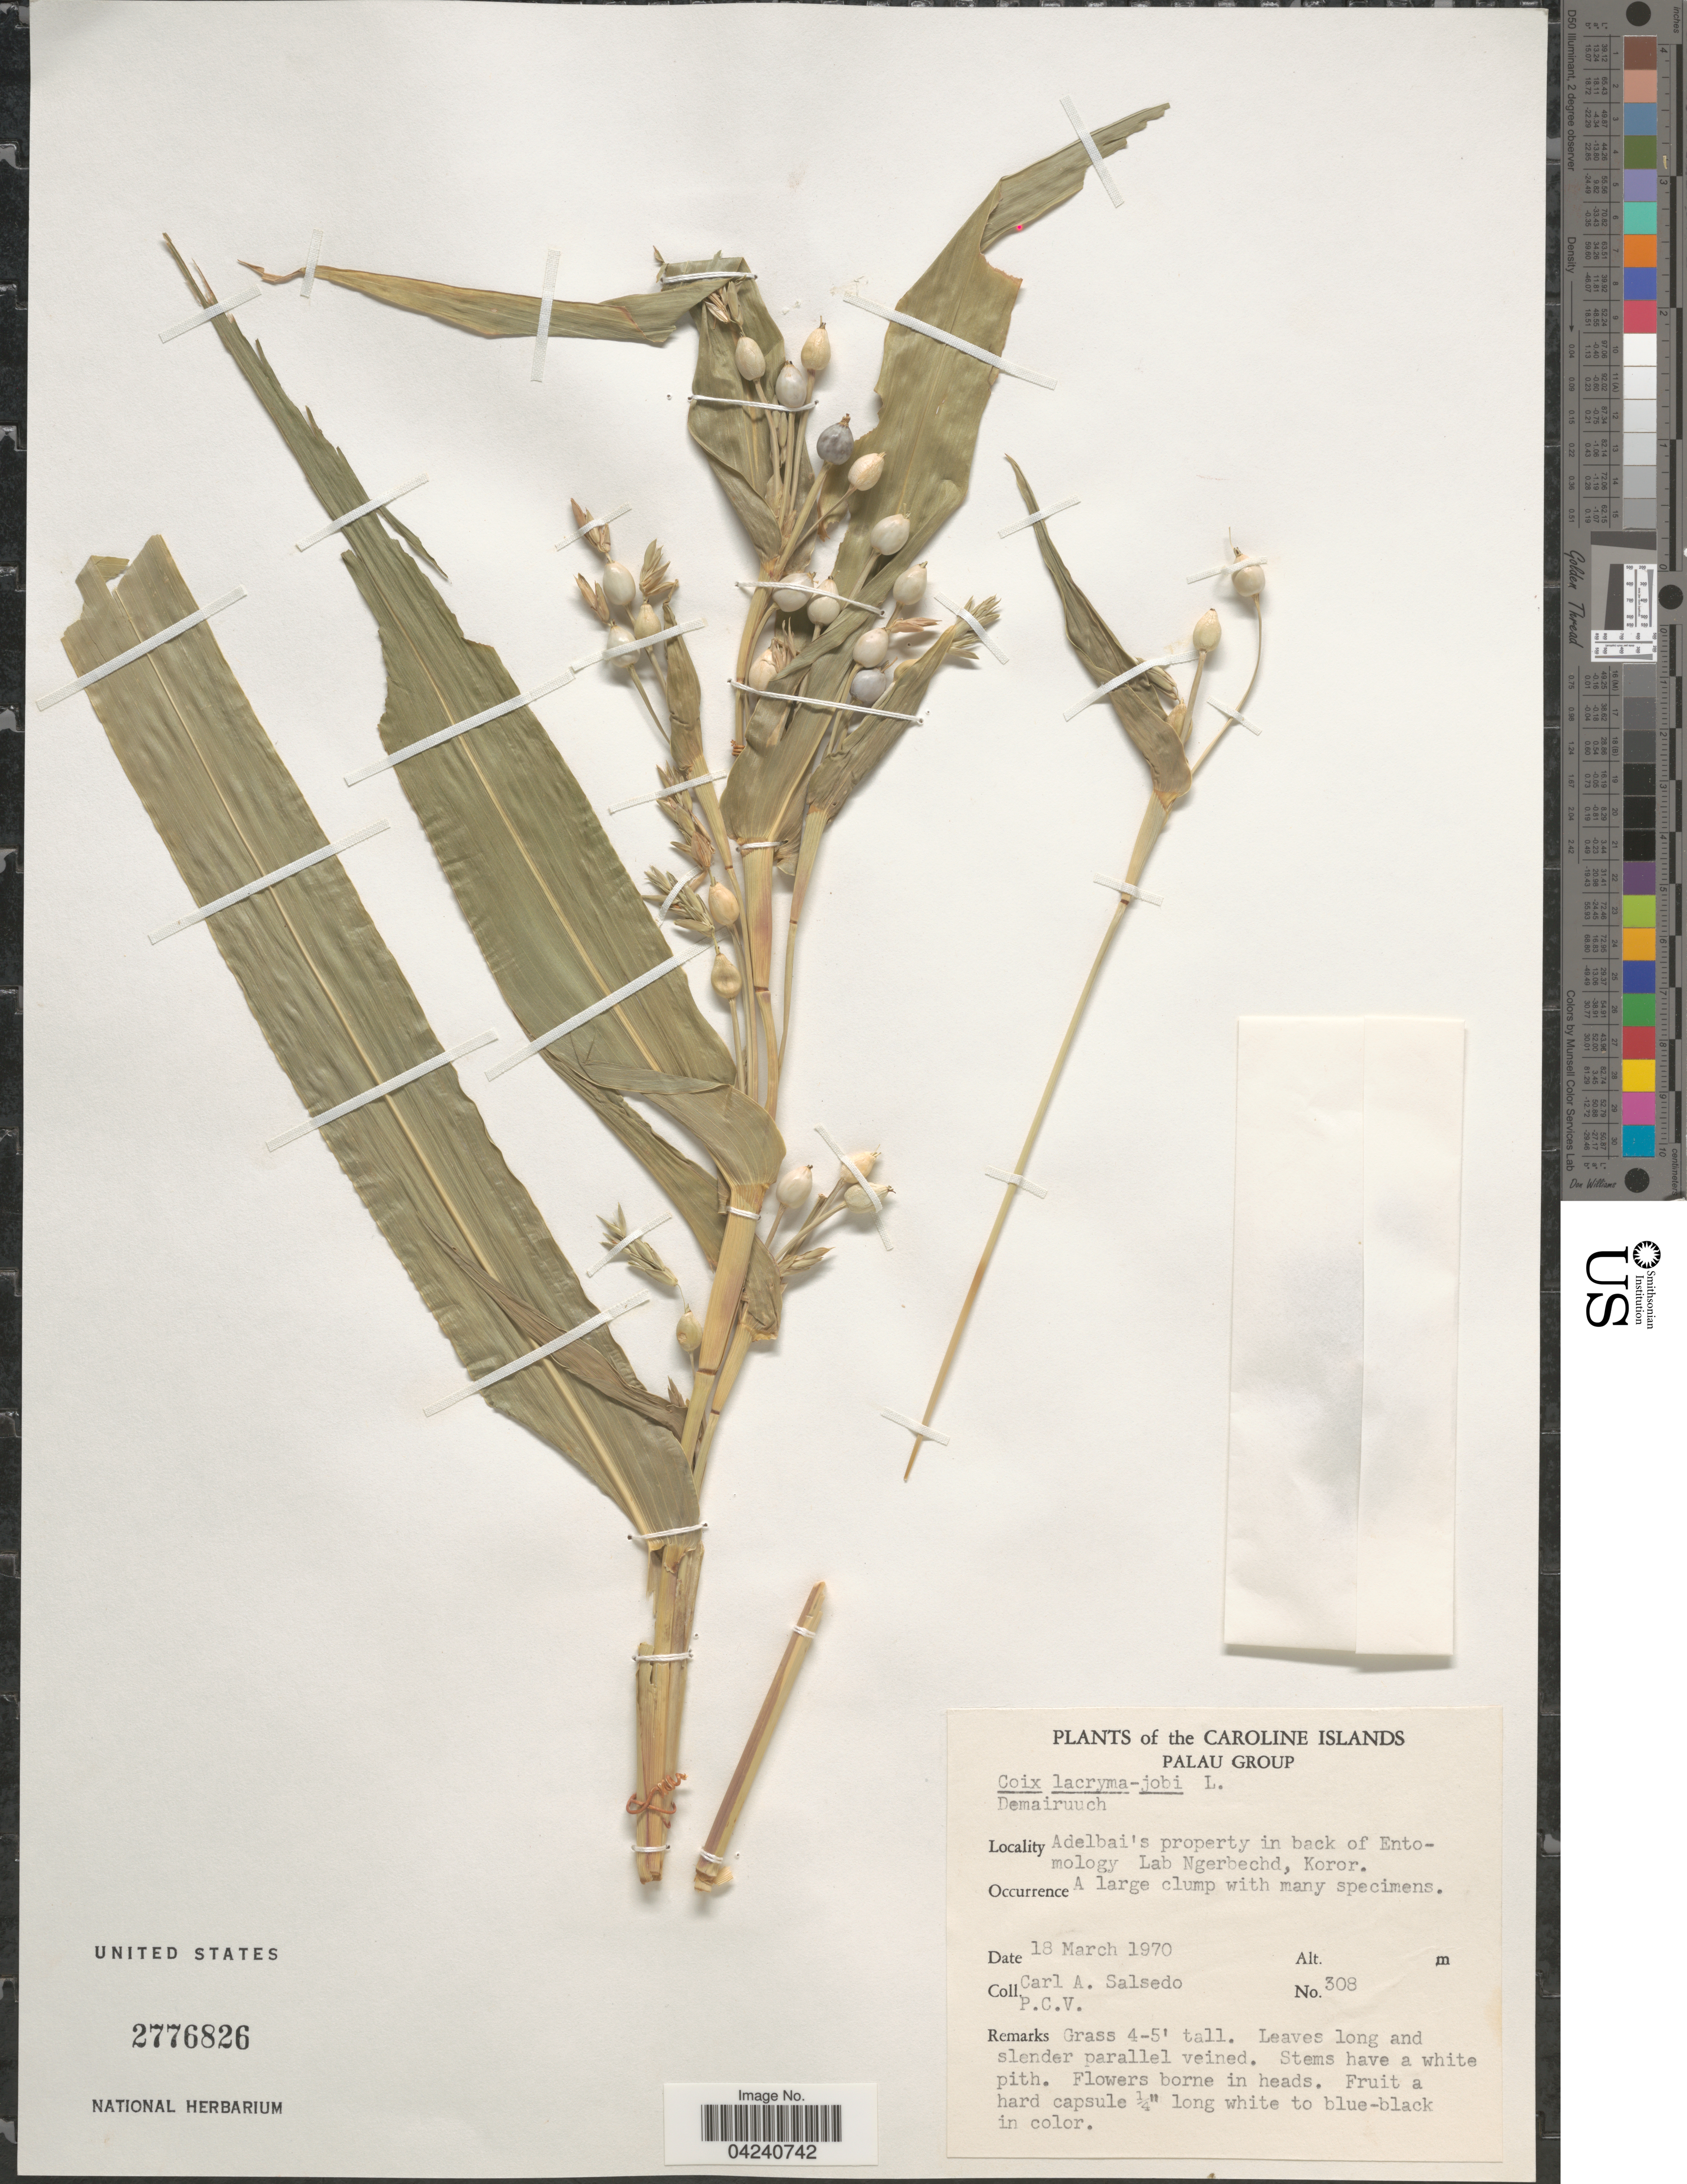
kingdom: Plantae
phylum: Tracheophyta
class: Liliopsida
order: Poales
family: Poaceae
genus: Coix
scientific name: Coix lacryma-jobi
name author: L.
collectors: C.A. Salsedo & P. C. V.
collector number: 308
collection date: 1970-03-18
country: Palau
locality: The Caroline Islands. Palau Group. Adelbai's property in back of Entomology Lab Ngerbechd, Koror.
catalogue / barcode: US 2776826